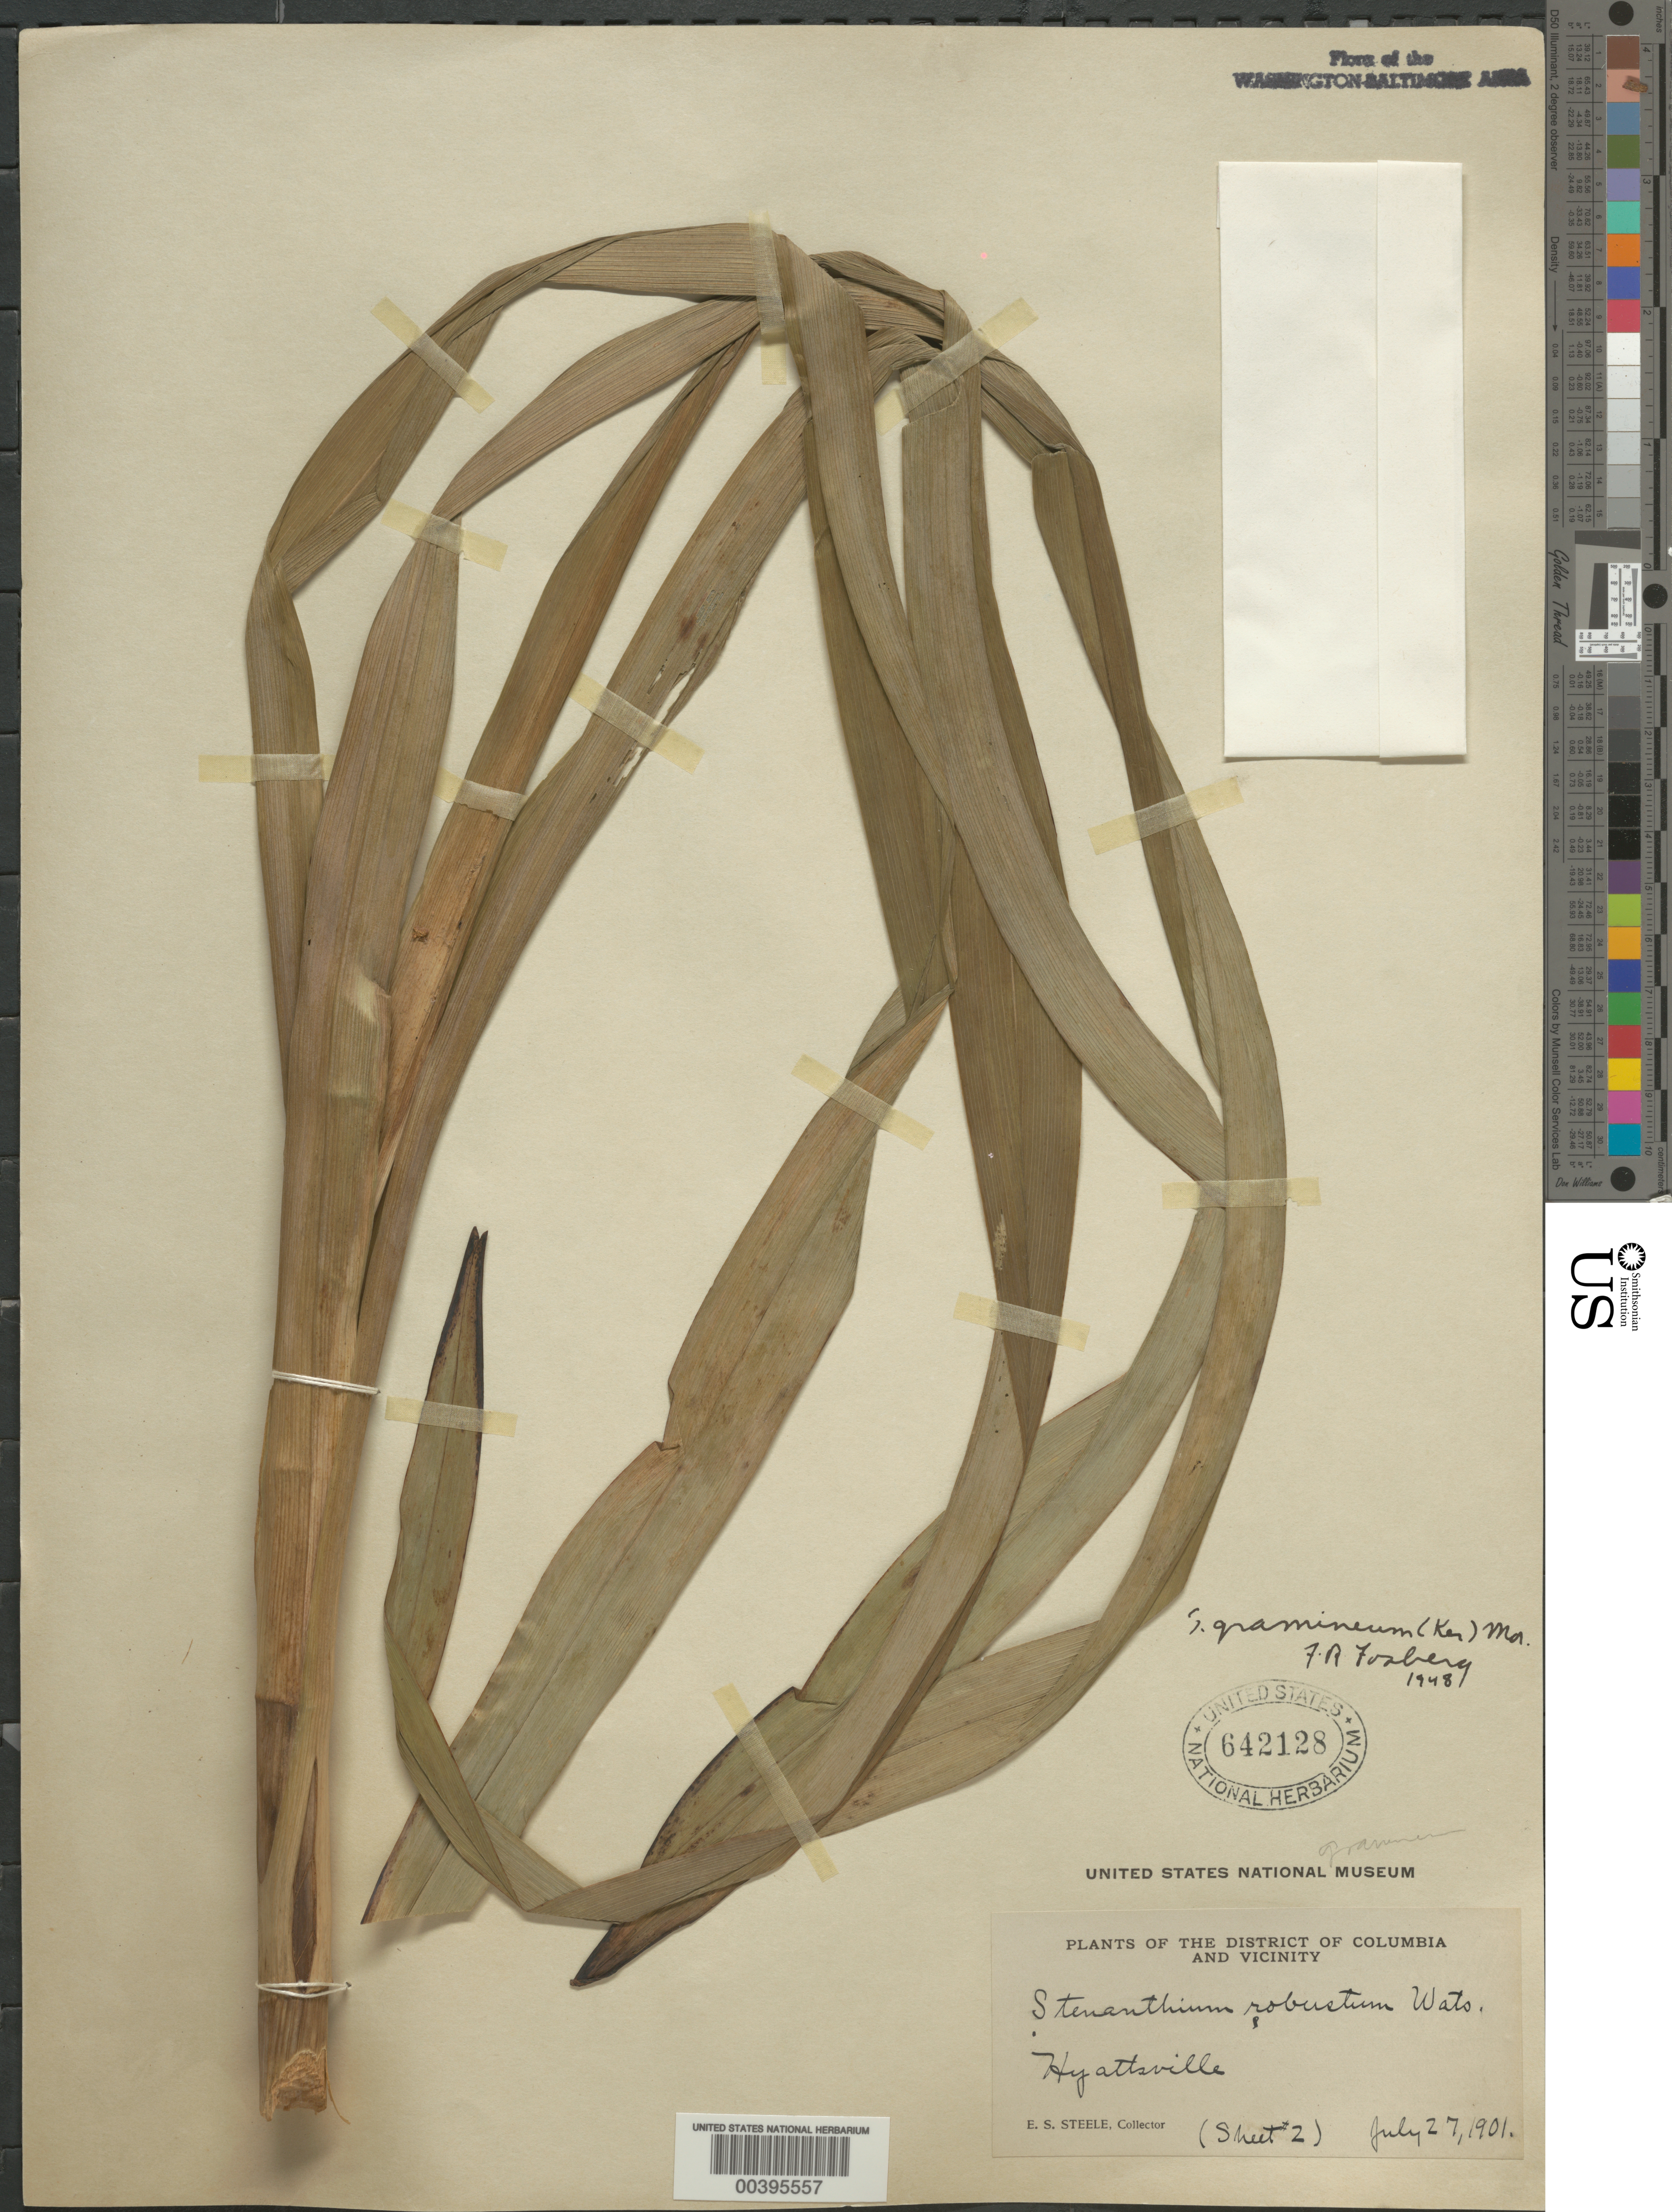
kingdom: Plantae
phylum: Tracheophyta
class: Liliopsida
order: Liliales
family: Melanthiaceae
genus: Stenanthium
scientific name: Stenanthium gramineum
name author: (Ker Gawl.) Morong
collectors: E. Steele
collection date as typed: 27 Jul 1901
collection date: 1901-07-27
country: United States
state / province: Maryland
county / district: Prince George's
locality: Hyattsville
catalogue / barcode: US 642128